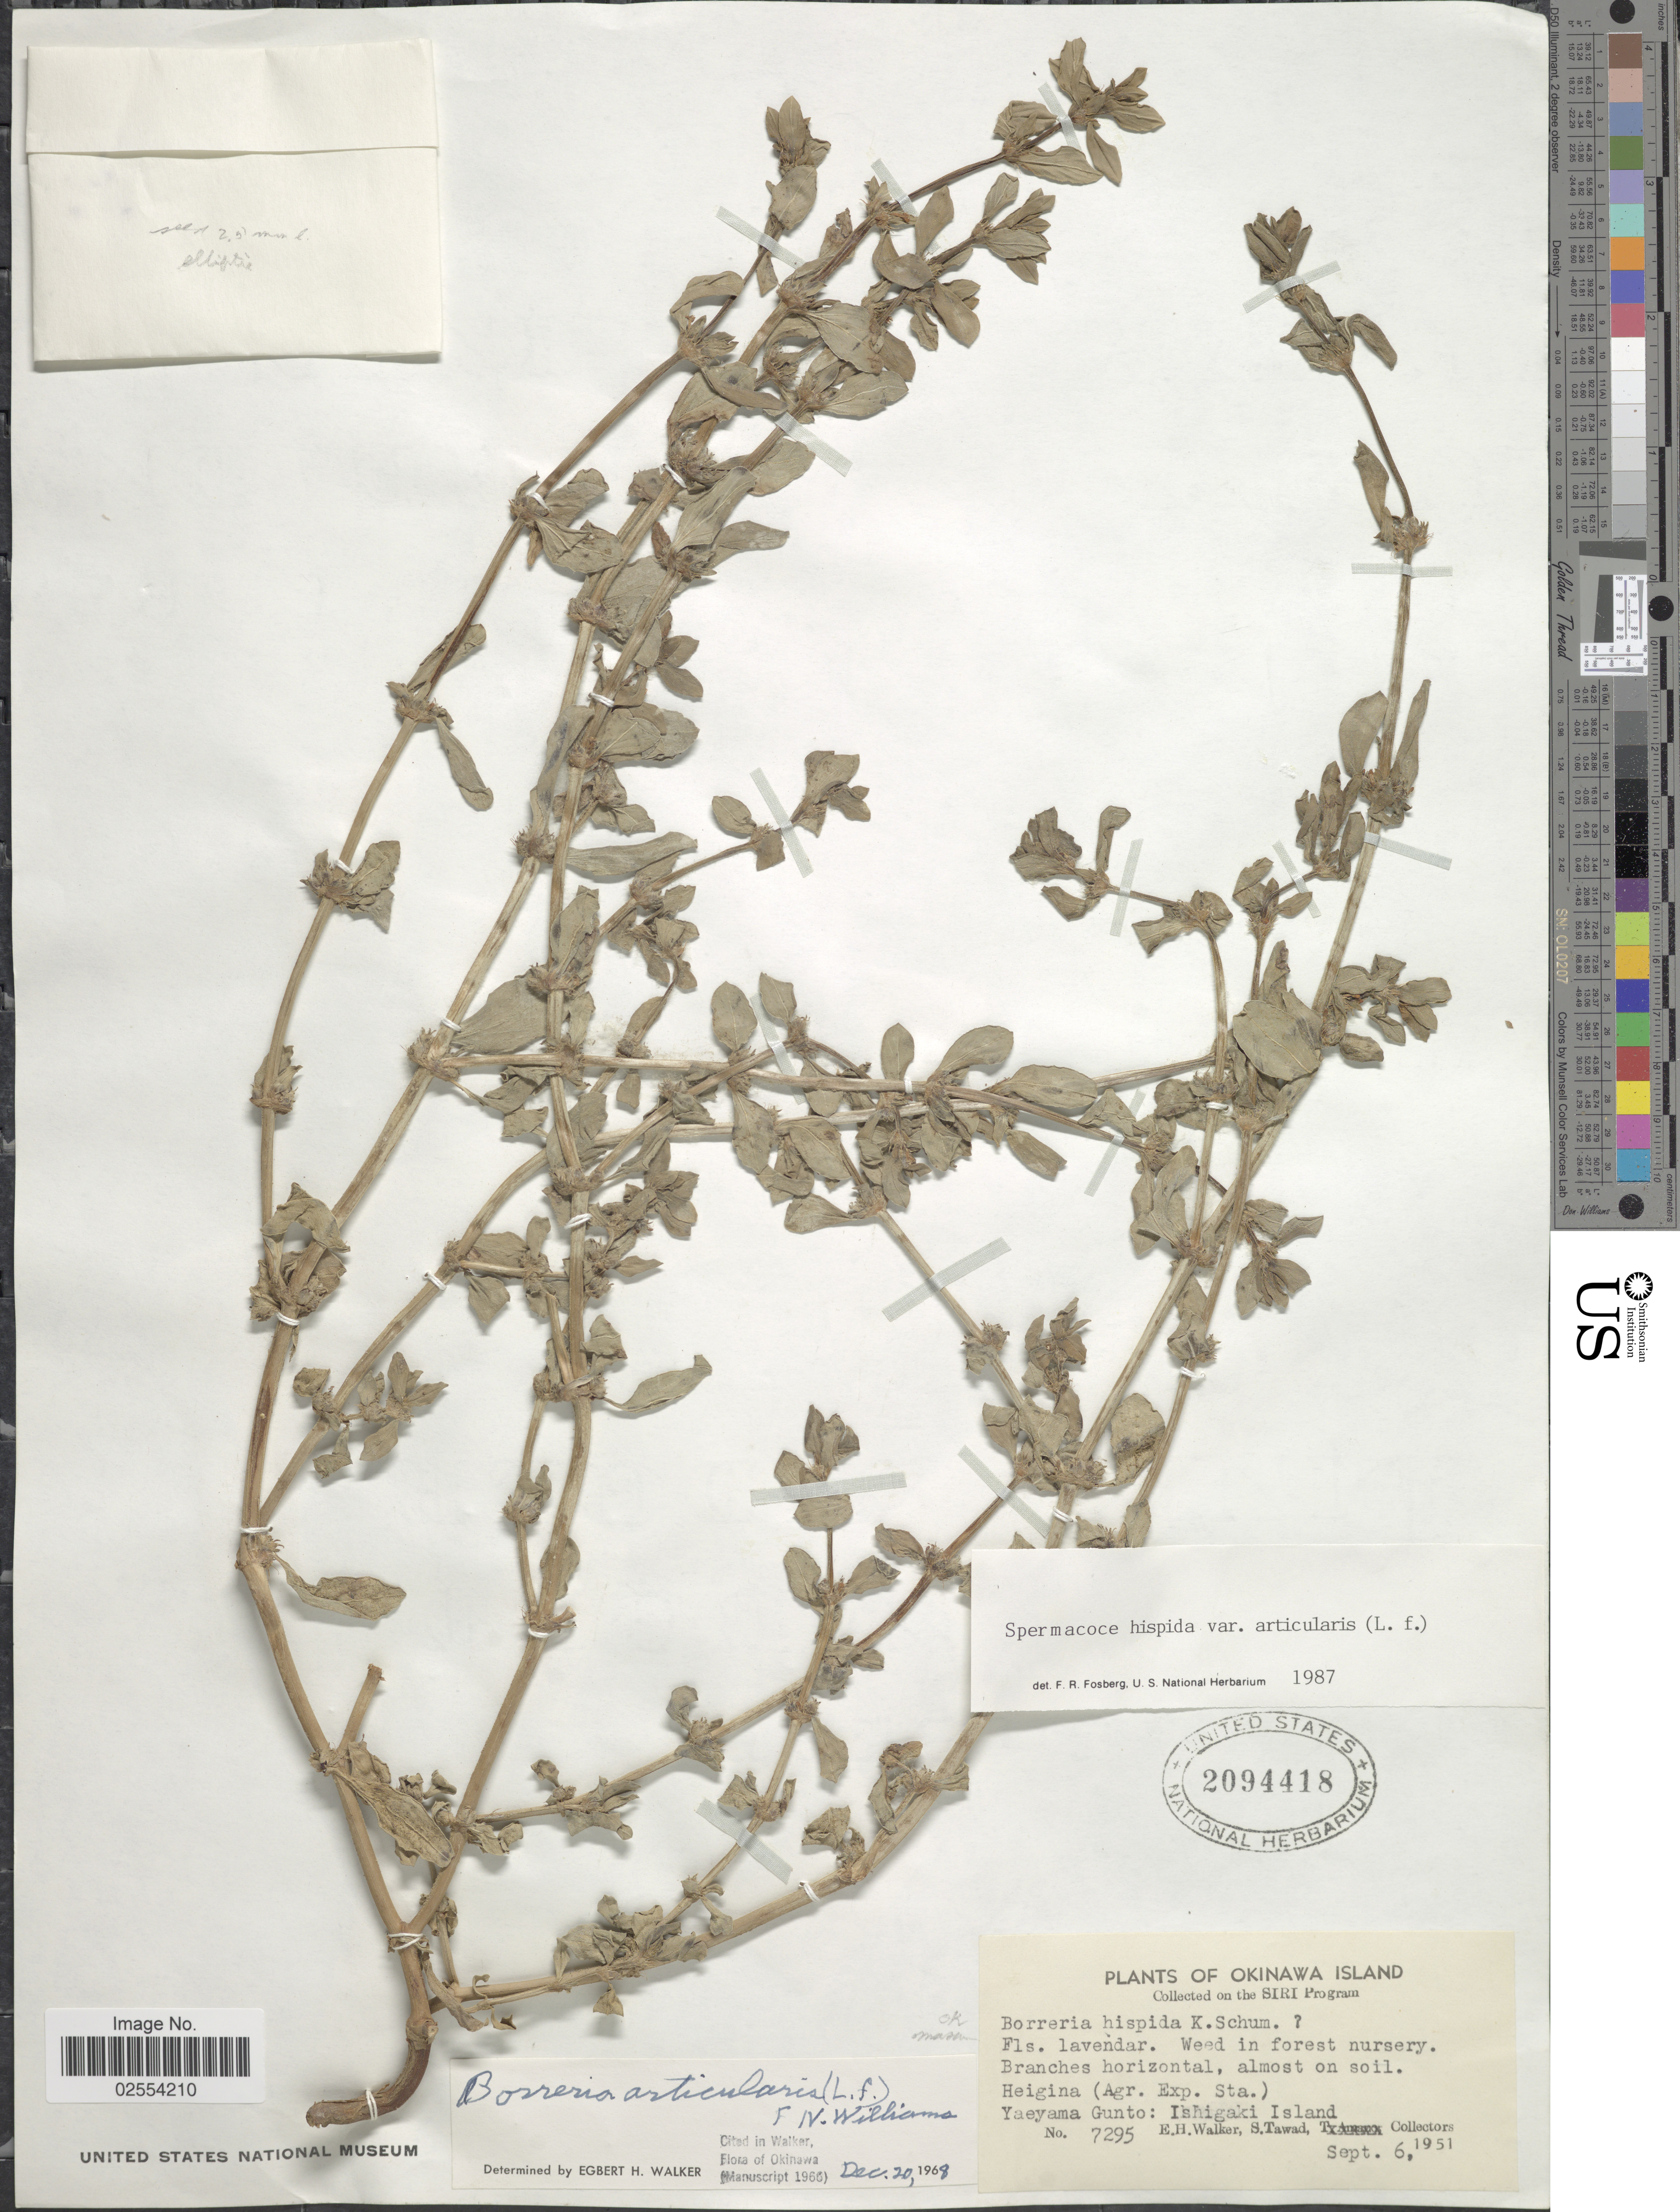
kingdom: Plantae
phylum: Tracheophyta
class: Magnoliopsida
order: Gentianales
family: Rubiaceae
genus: Spermacoce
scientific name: Spermacoce articularis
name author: L. f.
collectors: E. H. Walker & S. Tawada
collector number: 7295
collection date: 1951-09-06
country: Japan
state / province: Okinawa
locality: Okinawa Island, Yaeyama Gunto: Ishigaki Island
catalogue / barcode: US 2094418